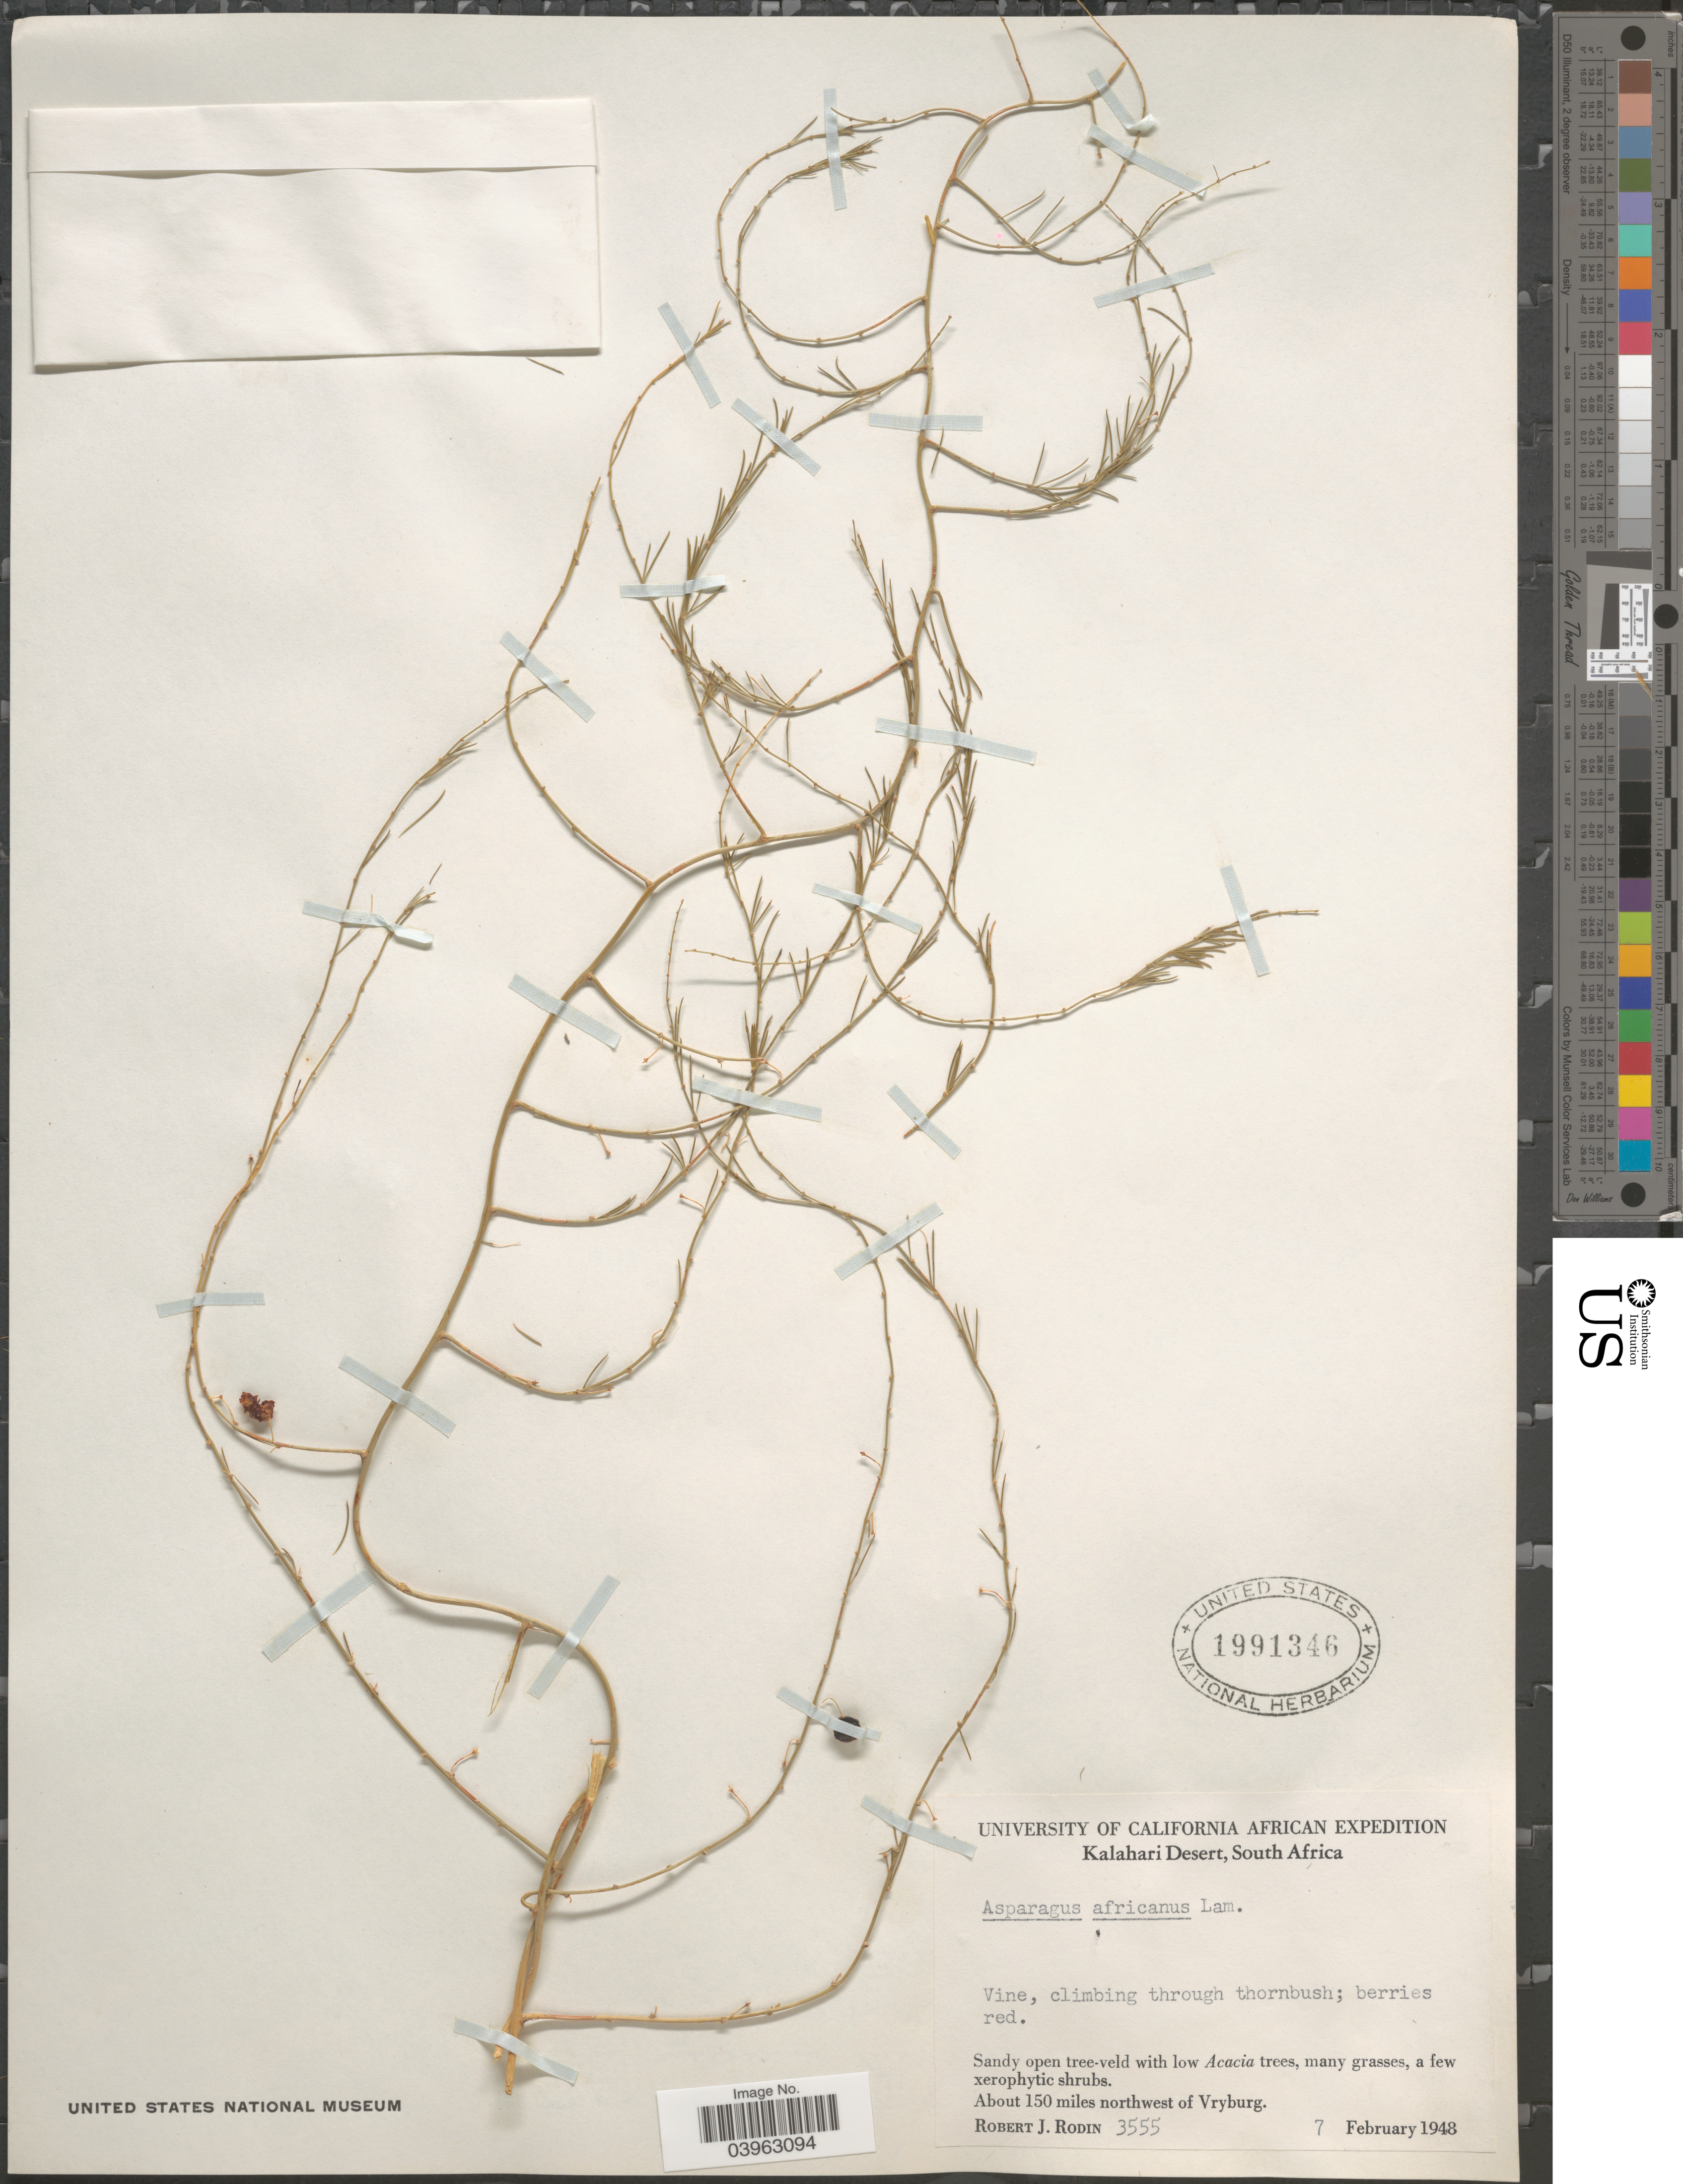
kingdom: Plantae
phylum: Tracheophyta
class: Liliopsida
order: Asparagales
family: Asparagaceae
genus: Asparagus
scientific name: Asparagus africanus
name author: Lam.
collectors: R. J. Rodin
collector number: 3555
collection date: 1948-02-07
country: South Africa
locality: Kalahari Desert. About 150 miles northwest of Vryburg.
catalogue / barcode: US 1991346